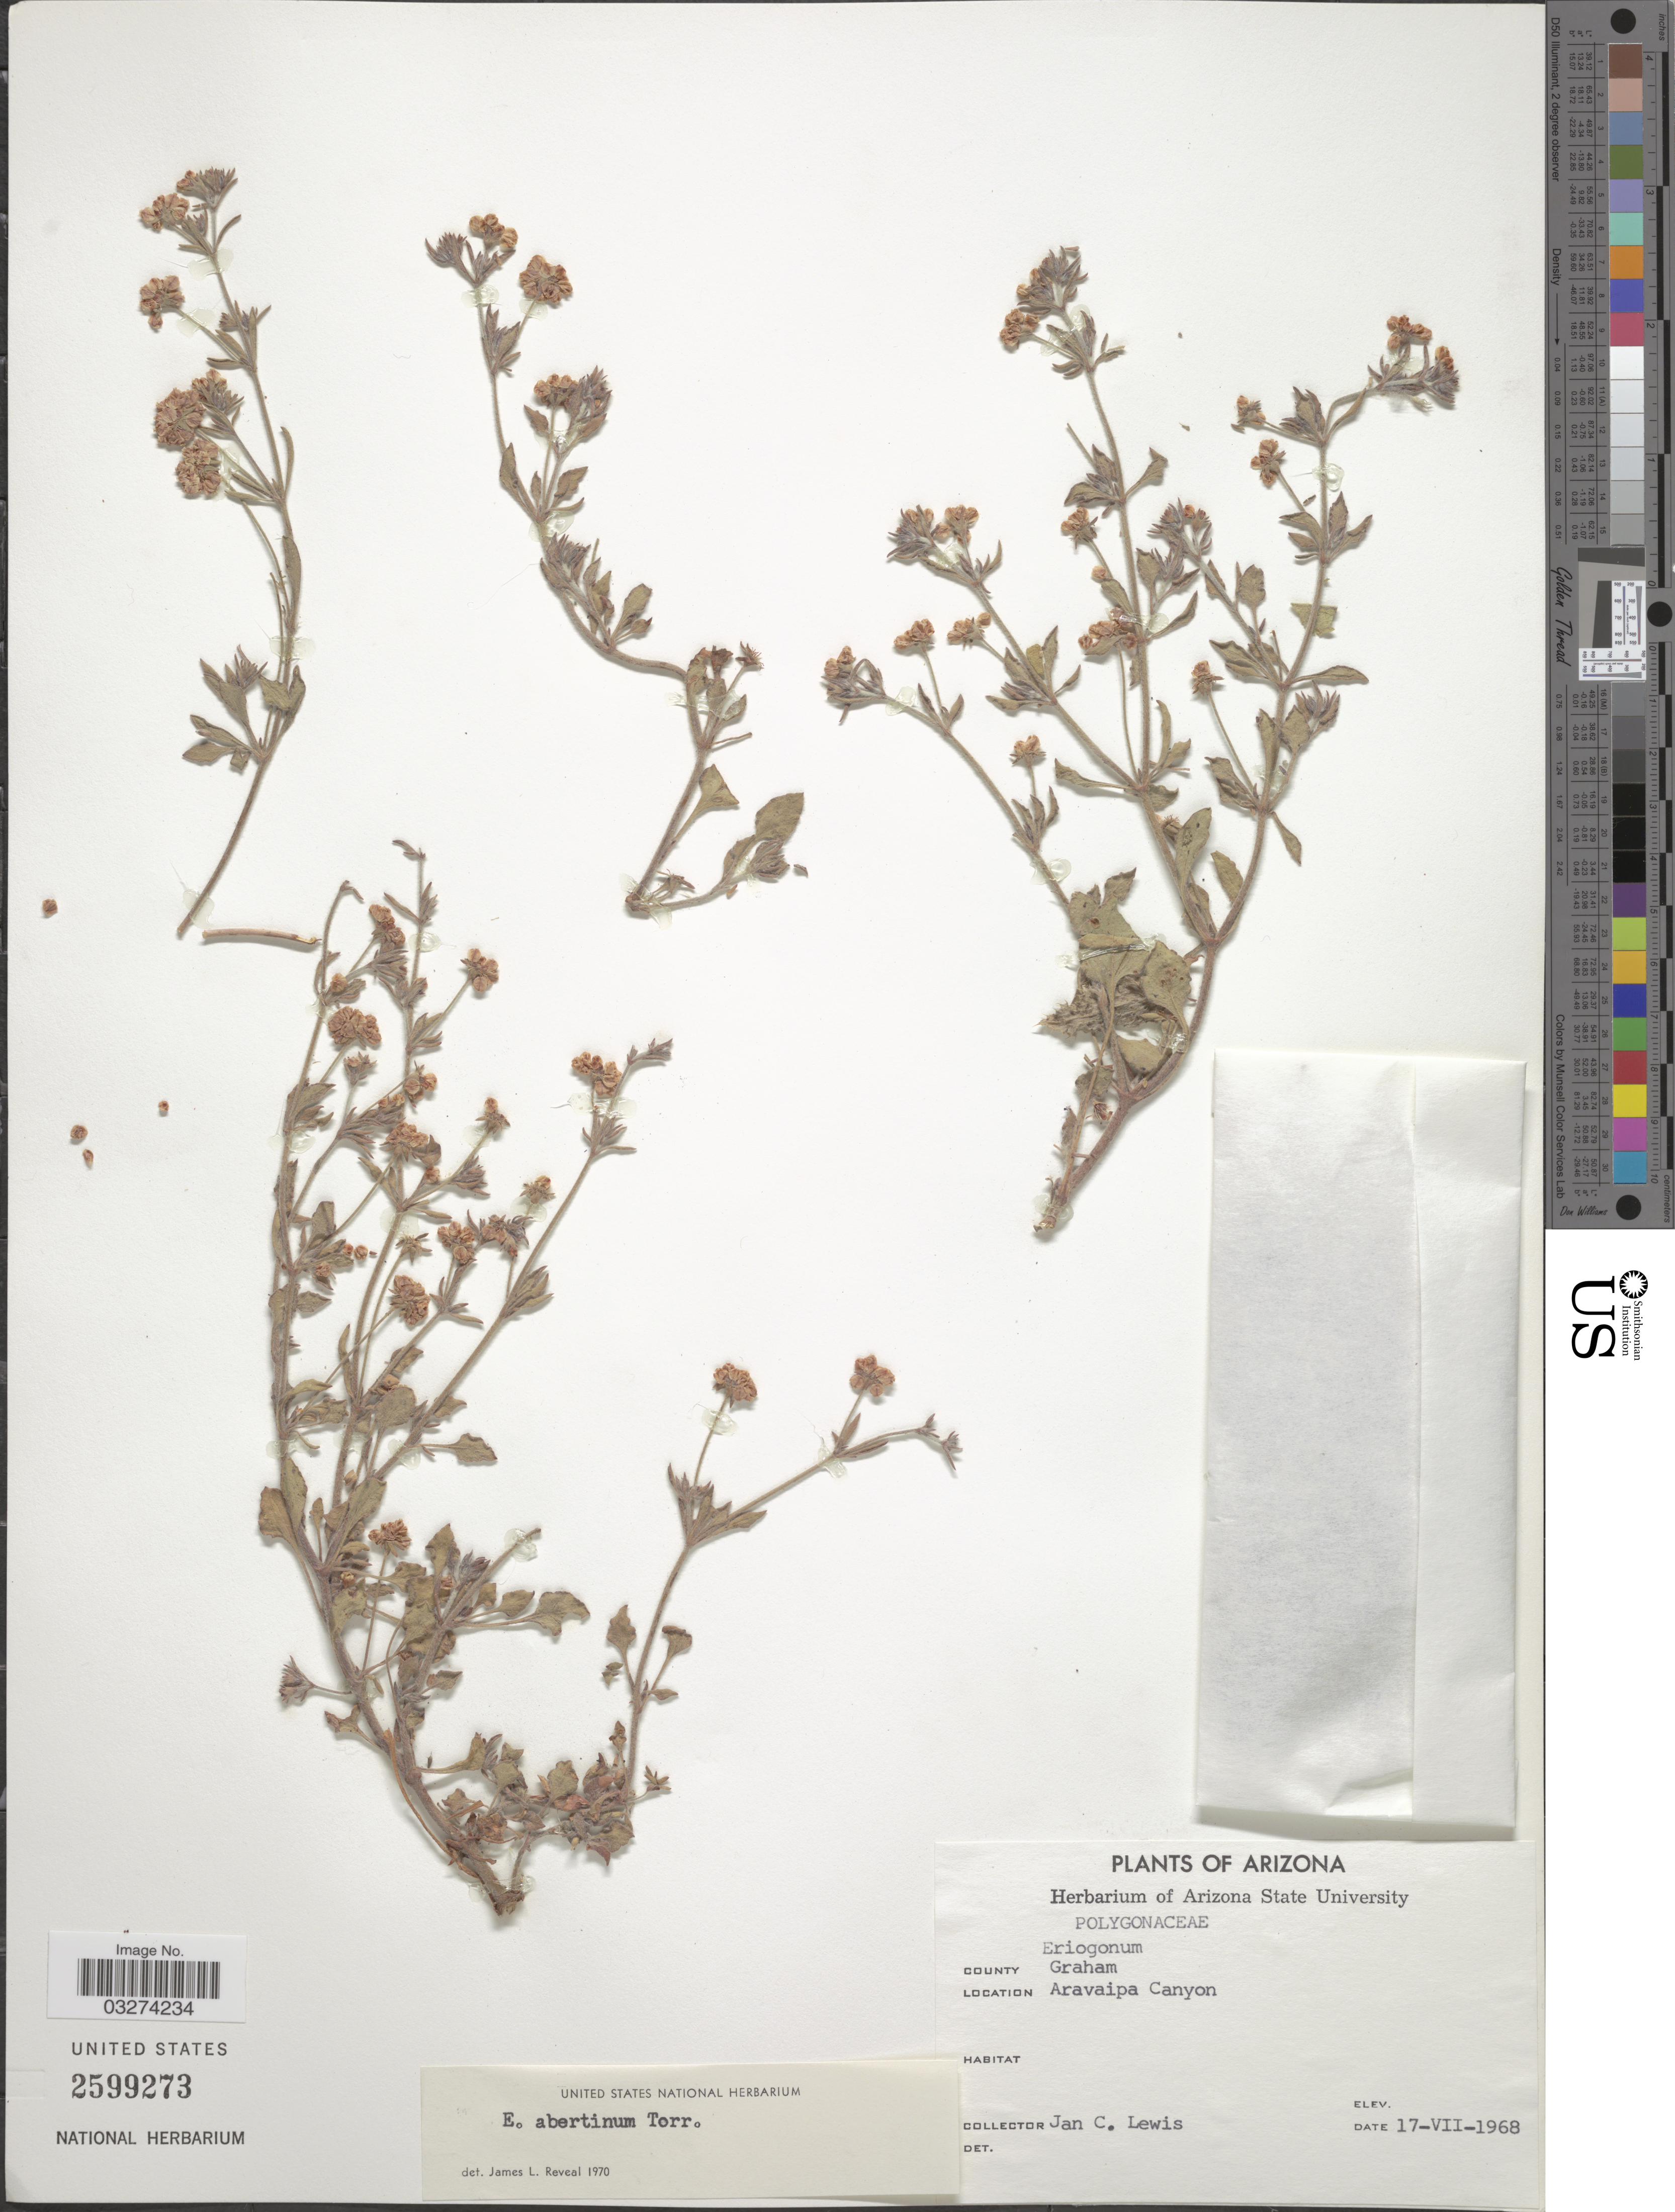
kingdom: Plantae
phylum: Tracheophyta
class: Magnoliopsida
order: Caryophyllales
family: Polygonaceae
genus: Eriogonum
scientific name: Eriogonum abertianum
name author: Torr.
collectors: J. Lewis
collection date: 1968-07-17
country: United States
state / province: Arizona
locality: County Graham. Aravaipa Canyon.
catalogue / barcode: US 2599273